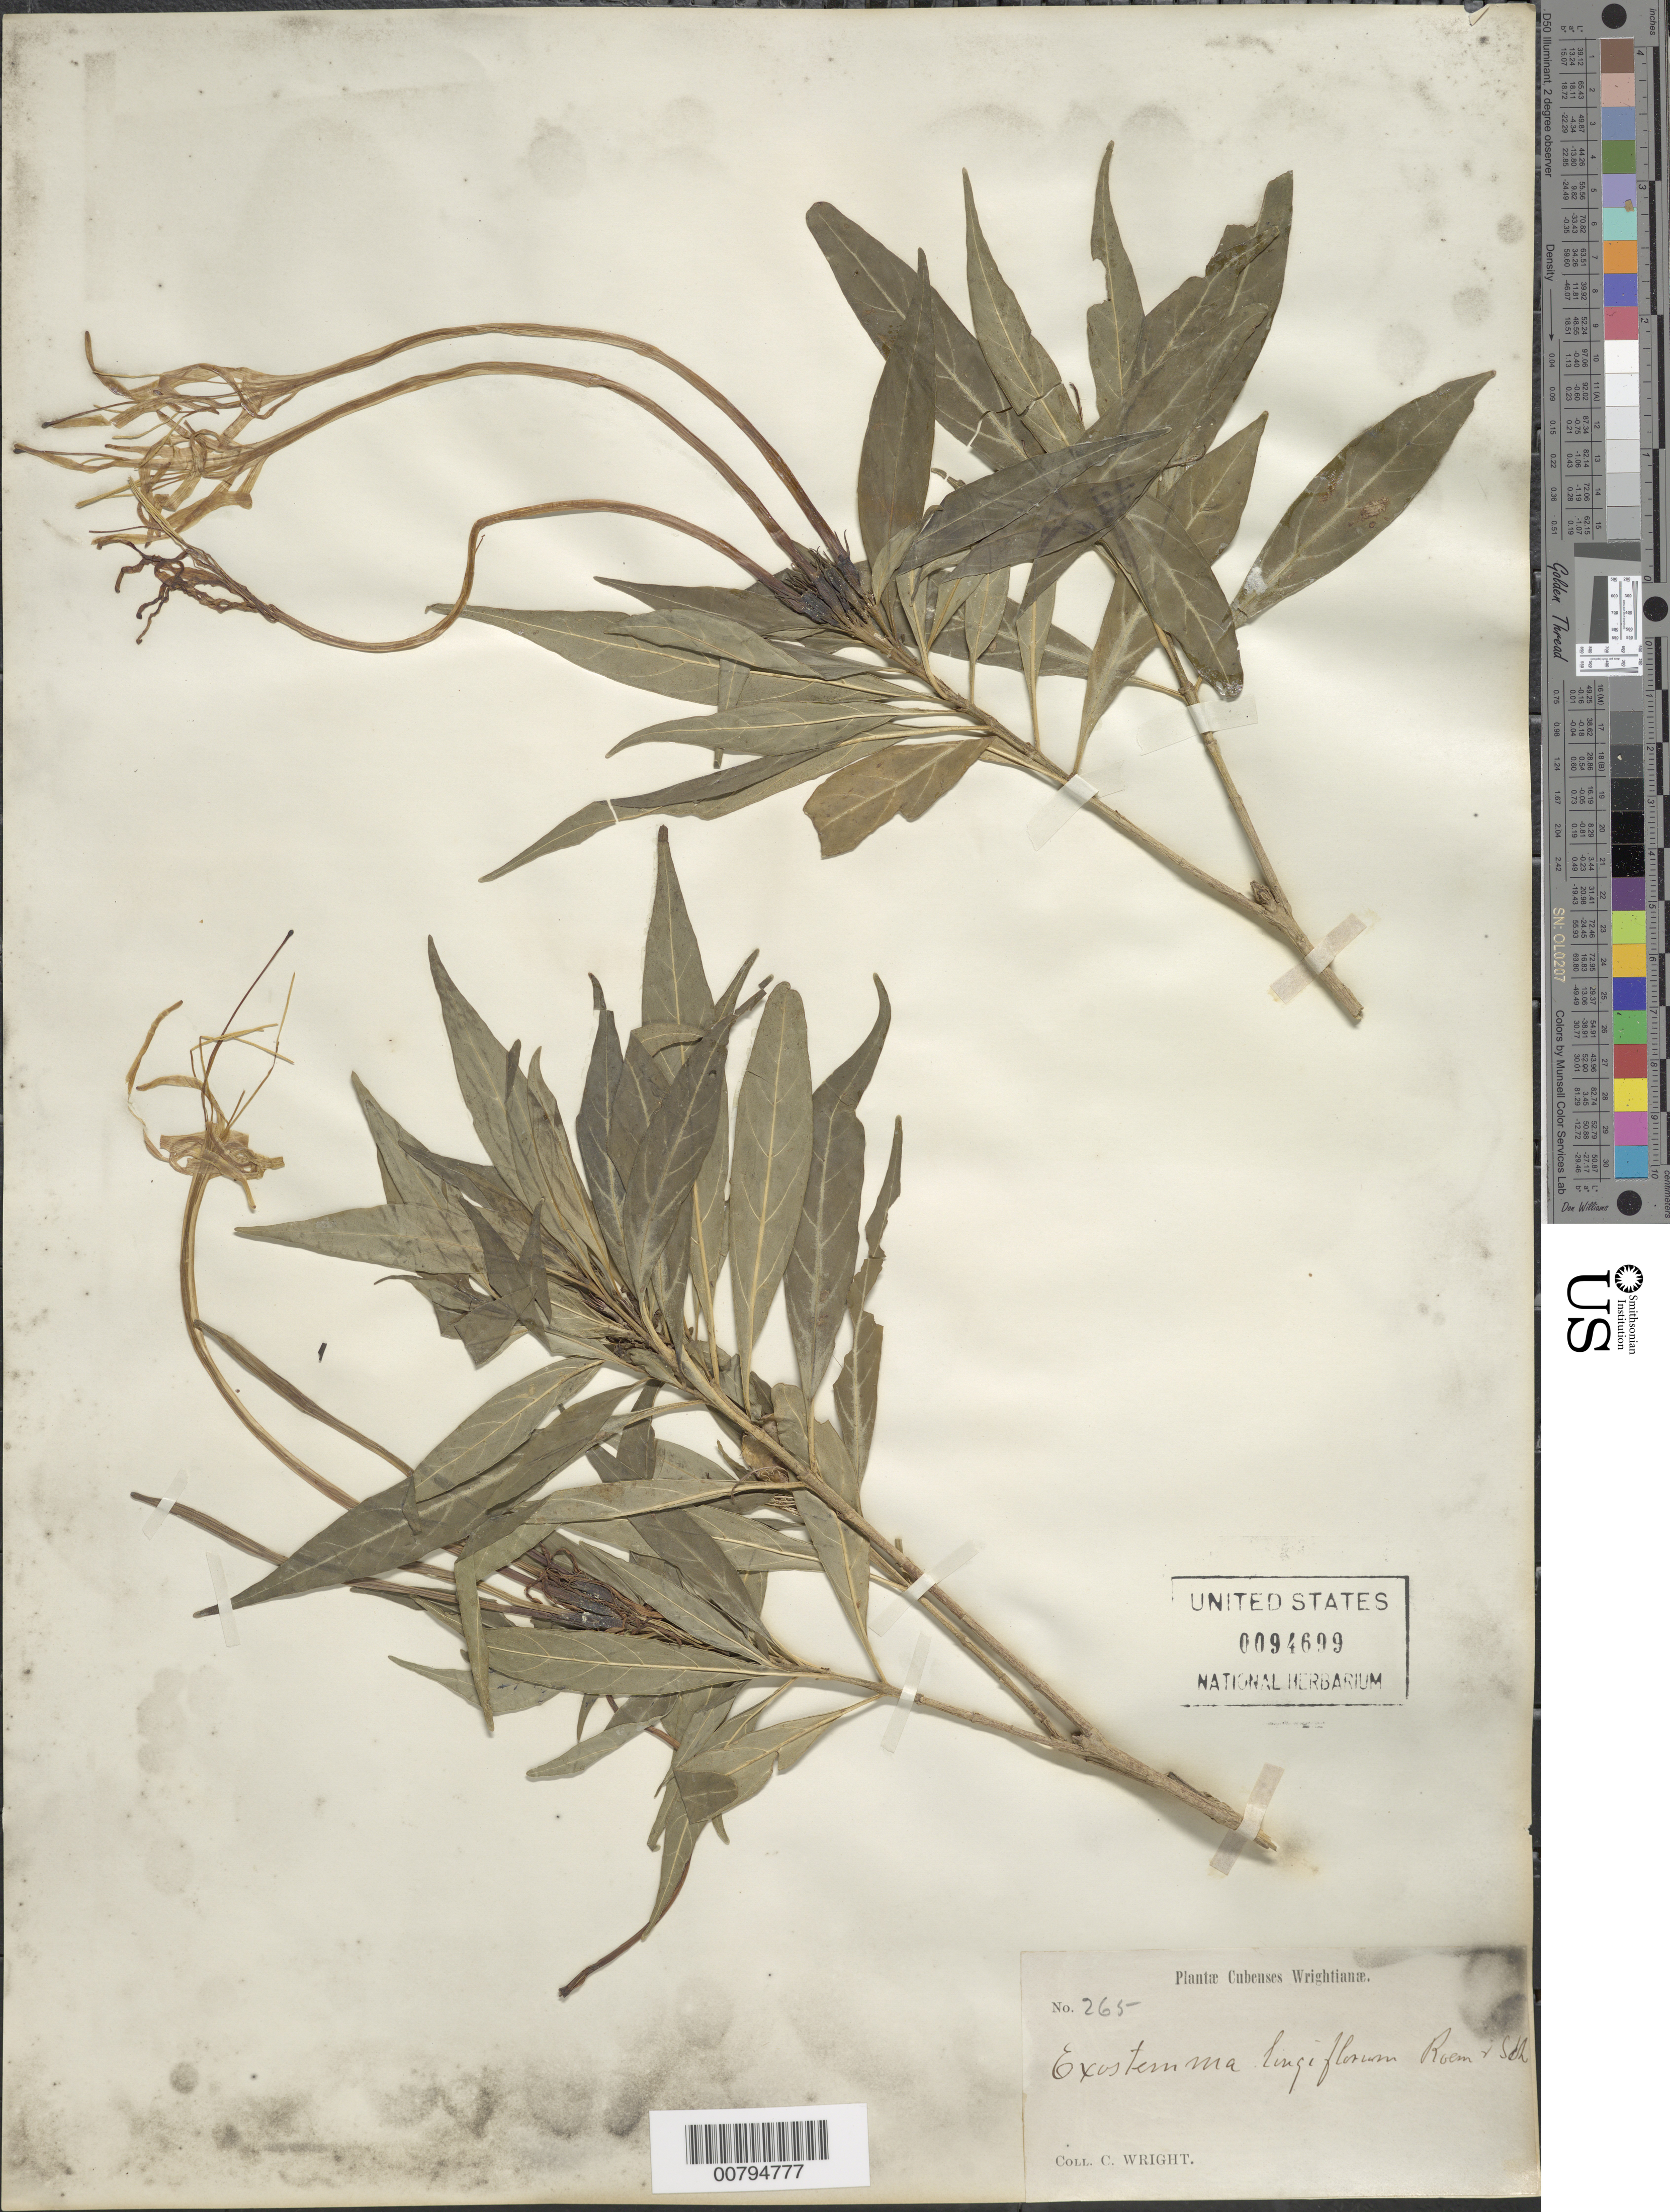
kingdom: Plantae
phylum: Tracheophyta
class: Magnoliopsida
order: Gentianales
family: Rubiaceae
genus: Exostema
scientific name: Exostema longiflorum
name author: (Lamb.) Roem. & Schult.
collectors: C. Wright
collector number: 265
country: Cuba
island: Cuba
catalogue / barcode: US 94699